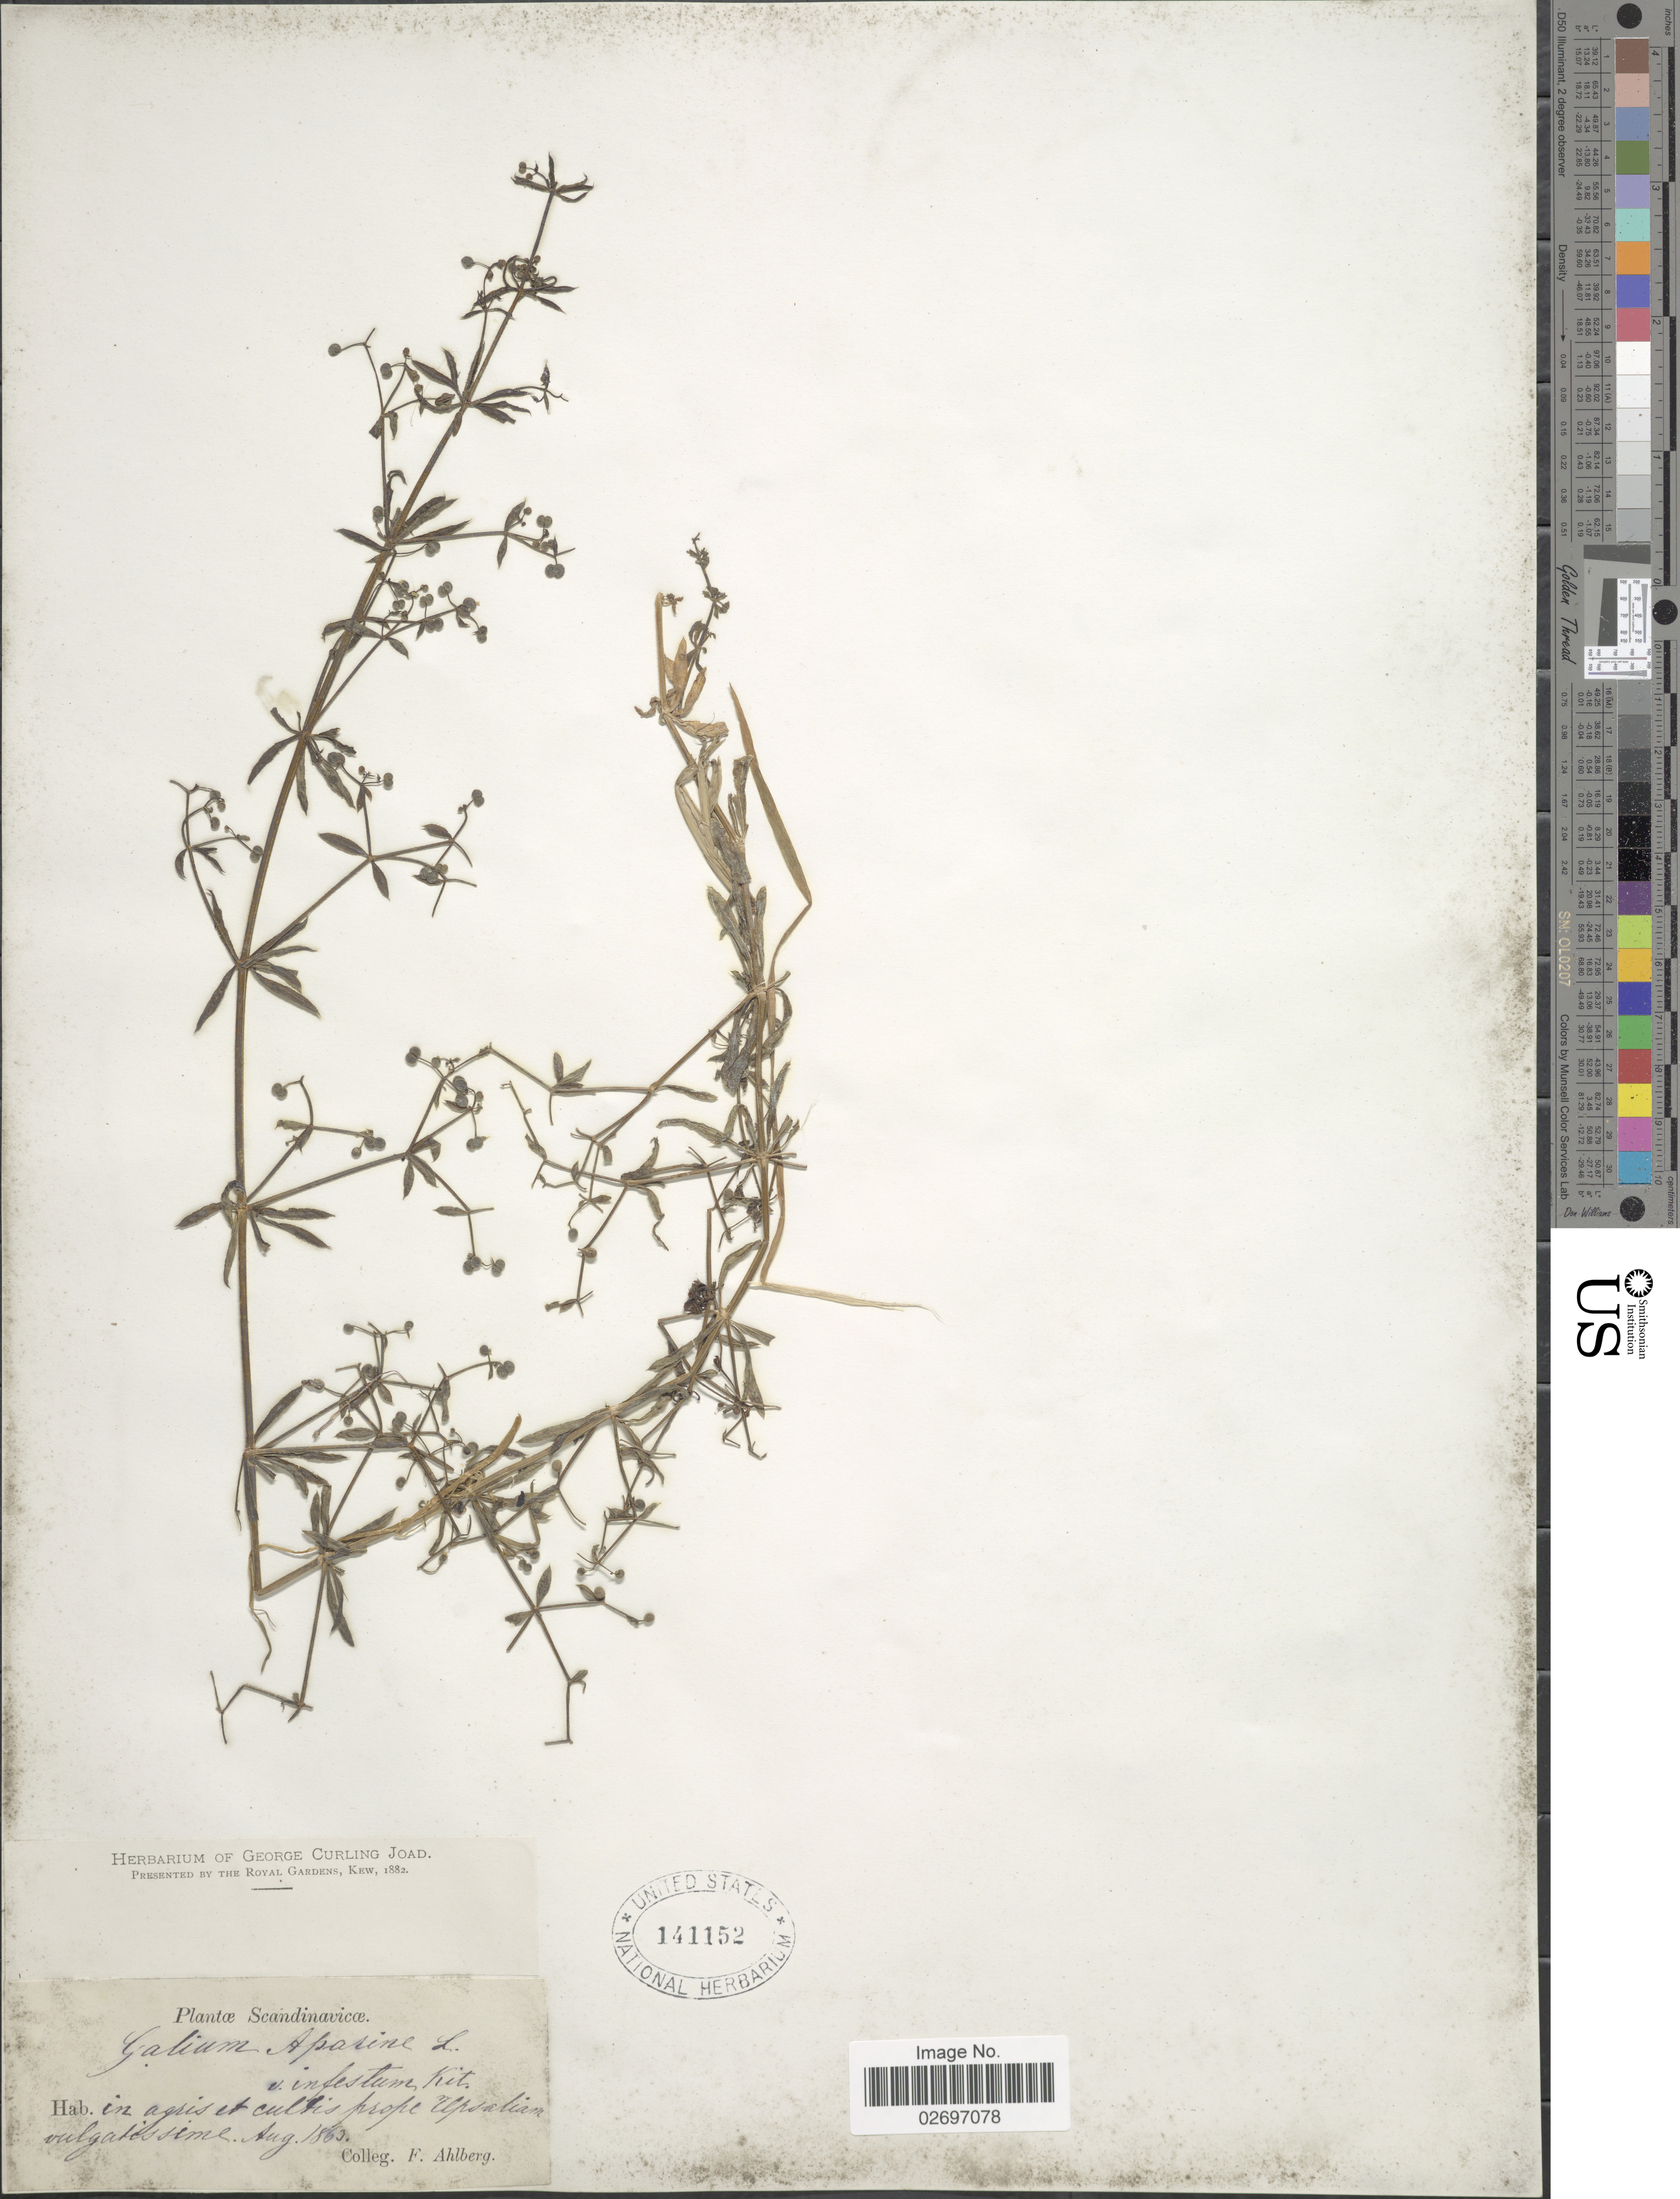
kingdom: Plantae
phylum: Tracheophyta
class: Magnoliopsida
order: Gentianales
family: Rubiaceae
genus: Galium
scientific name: Galium aparine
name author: L.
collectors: F. Ahlberg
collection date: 1863-08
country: Sweden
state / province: Uppsala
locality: Scandinavicae, in agris et cultis prope Upsaliam vulgatissime. [Scandinavia, in crops and fields nears Uppsala, common.]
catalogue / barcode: US 141152